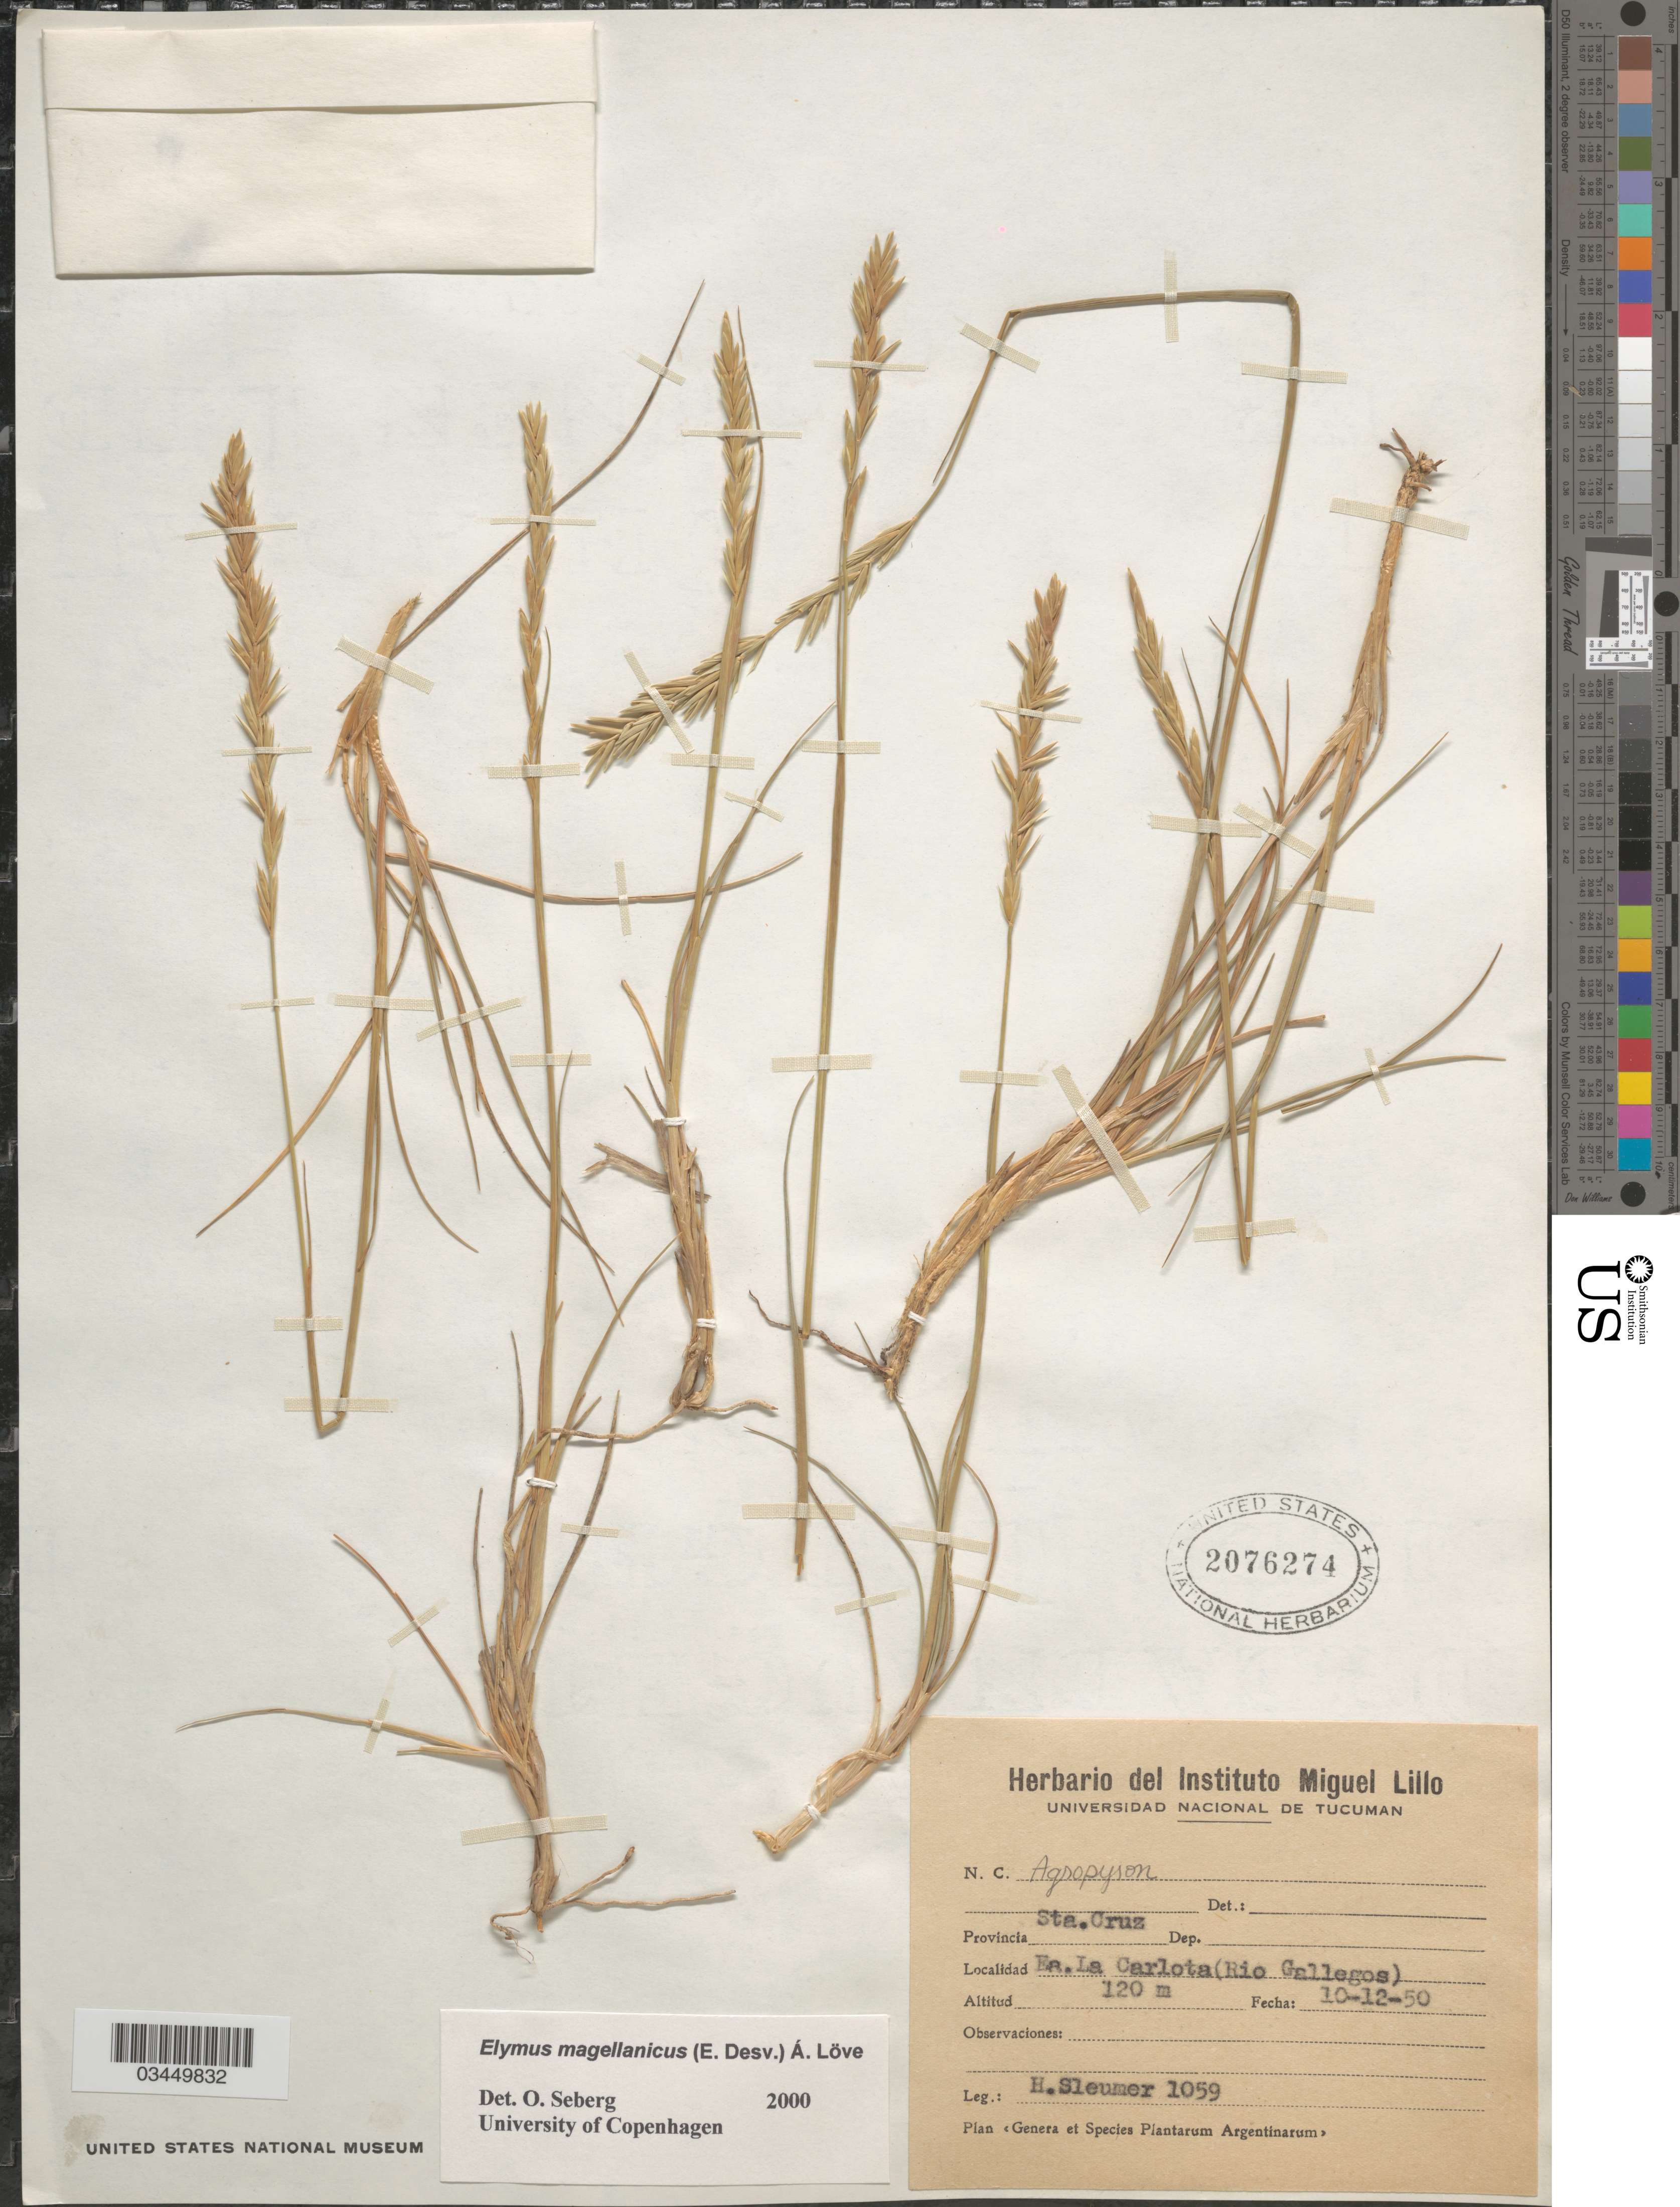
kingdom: Plantae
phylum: Tracheophyta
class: Liliopsida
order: Poales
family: Poaceae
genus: Elymus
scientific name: Elymus magellanicus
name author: (É. Desv.) Á. Löve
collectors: H. O. Sleumer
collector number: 1059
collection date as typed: Transcribed d/m/y: 10/12/50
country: Argentina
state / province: Santa Cruz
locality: Ea.La Carlota(Rio Gallegos).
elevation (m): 120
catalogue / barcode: US 2076274